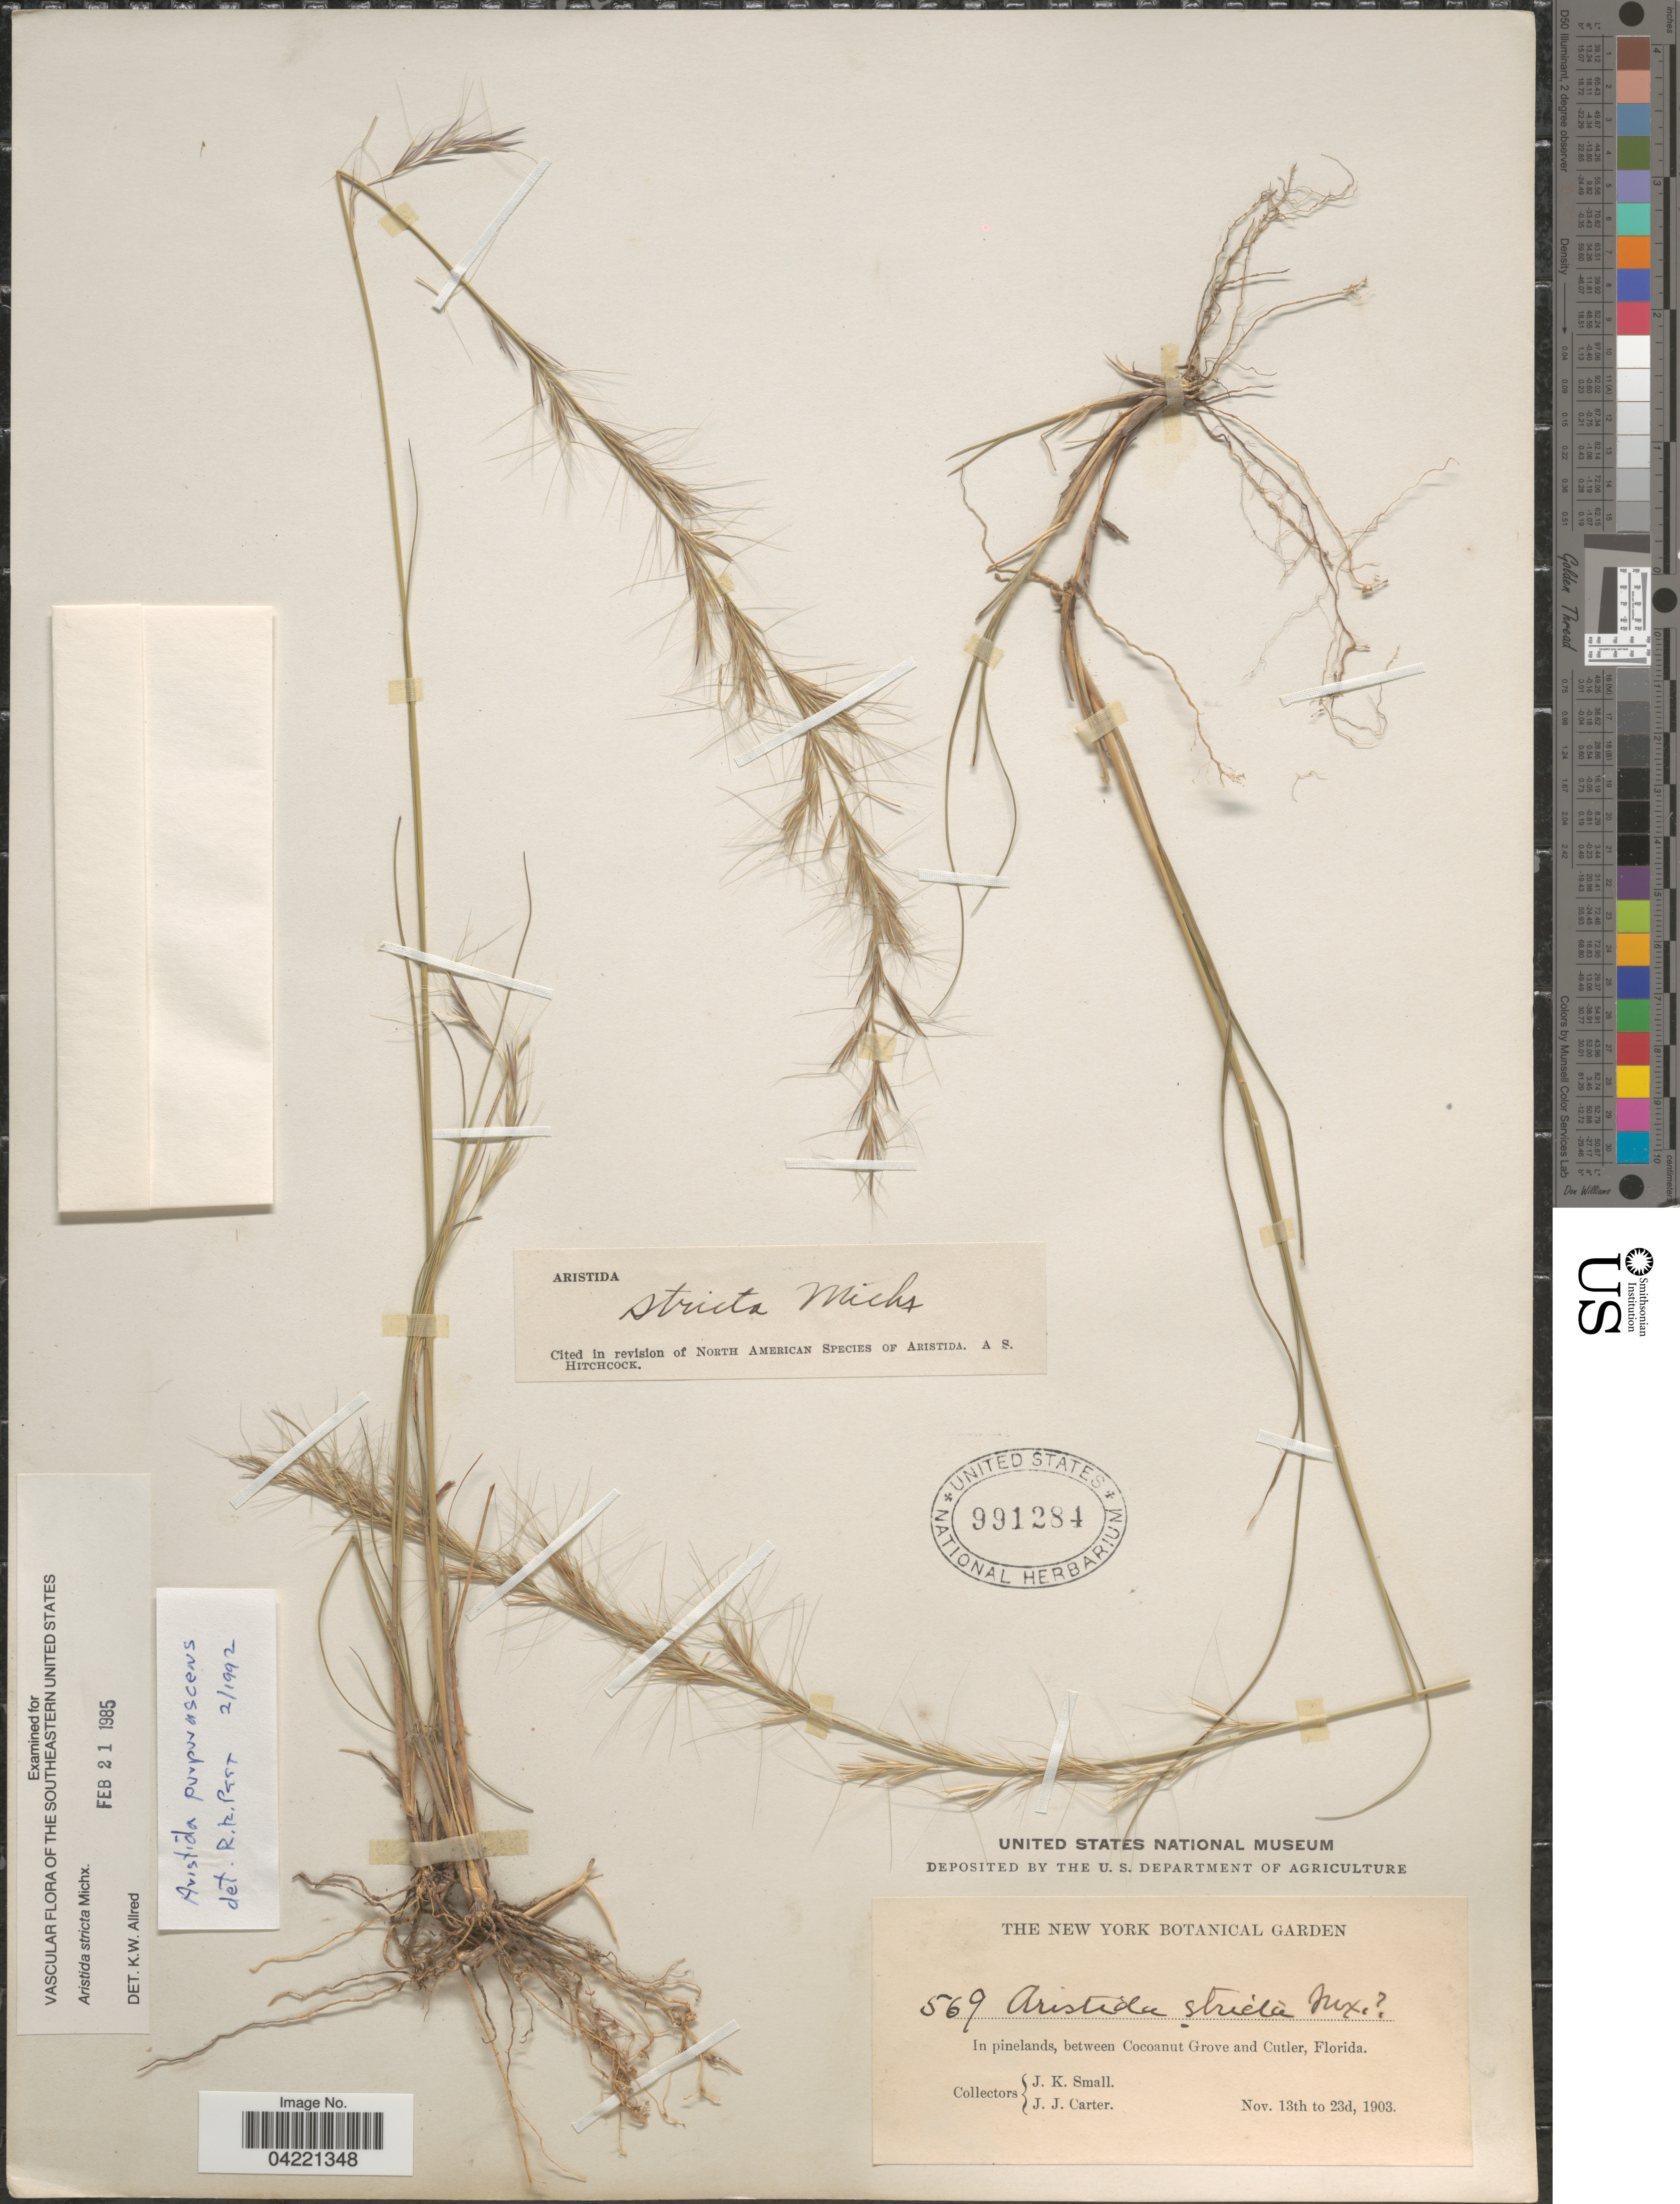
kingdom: Plantae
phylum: Tracheophyta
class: Liliopsida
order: Poales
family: Poaceae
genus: Aristida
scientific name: Aristida purpurascens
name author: Poir.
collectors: J. K. Small & J. Carter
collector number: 569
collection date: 1903-11-13/1903-11-23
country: United States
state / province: Florida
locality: In pinelands, between Cocoanut Grove and Cutler.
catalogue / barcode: US 991284